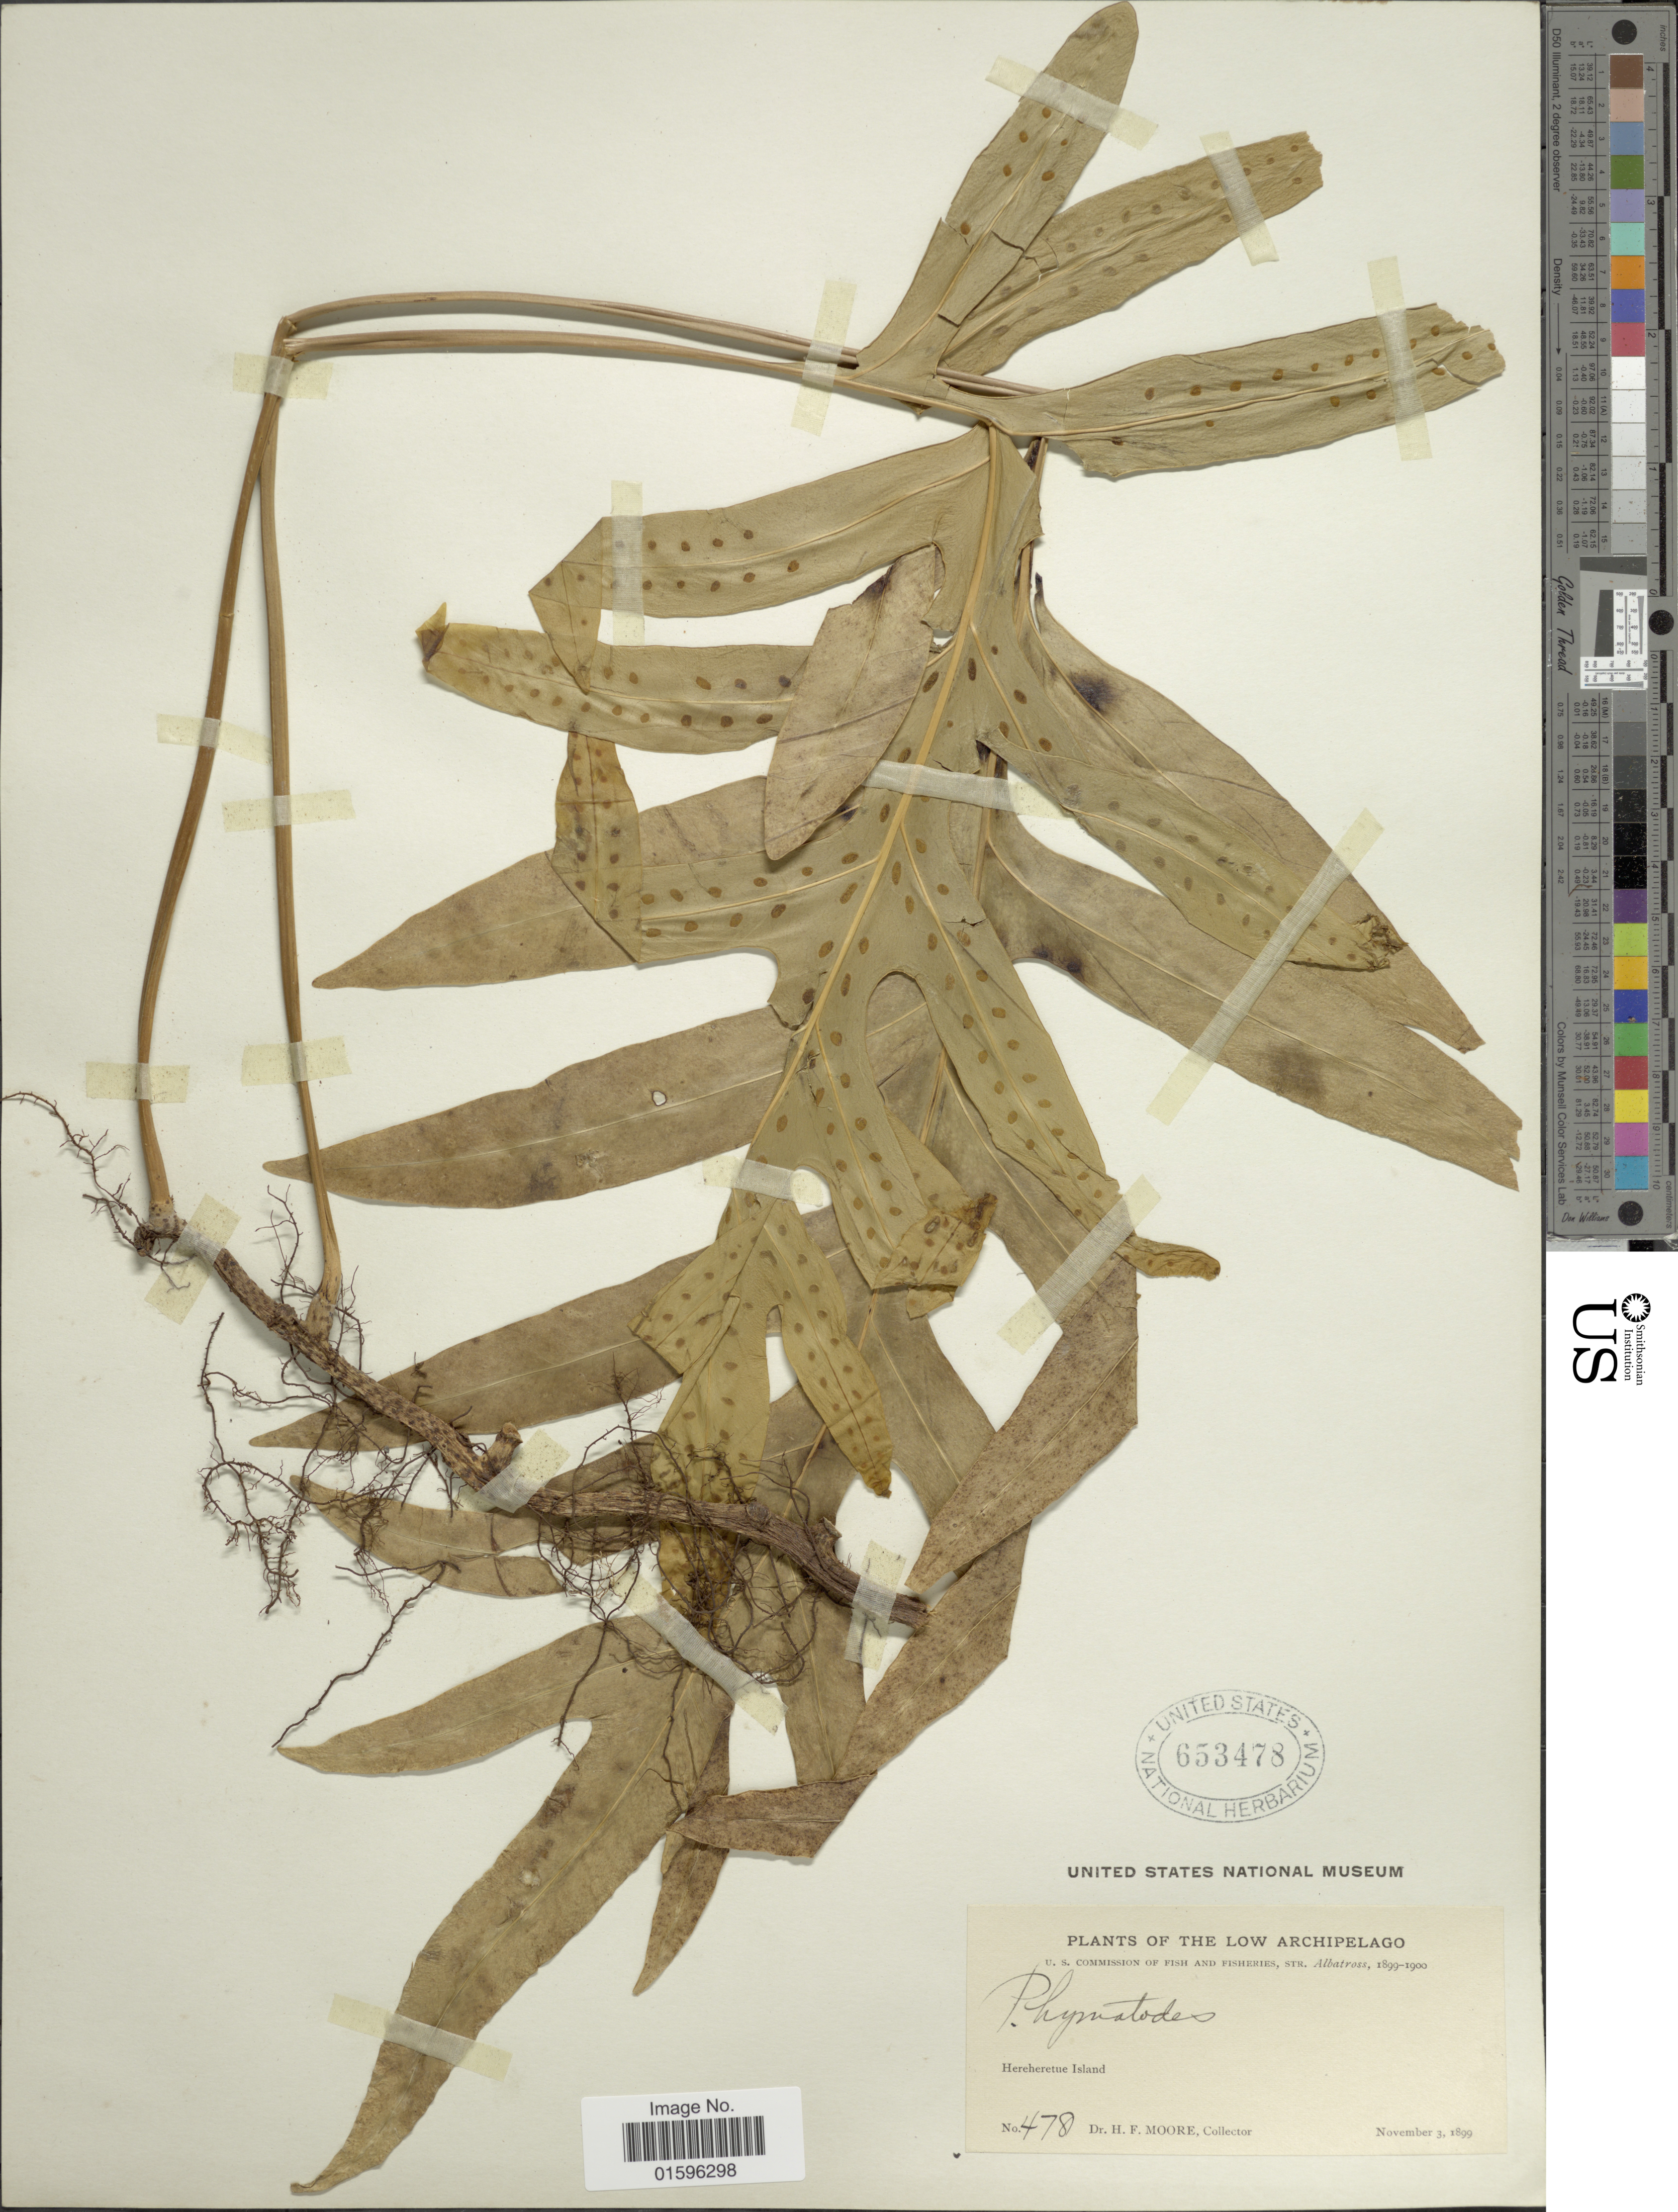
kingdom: Plantae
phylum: Tracheophyta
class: Polypodiopsida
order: Polypodiales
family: Polypodiaceae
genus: Polypodium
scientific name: Polypodium scolopendria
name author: Burm. f.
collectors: H. F. Moore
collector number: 478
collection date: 1899-11-03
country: French Polynesia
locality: The Low Archipelago, Hereheretne Island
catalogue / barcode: US 653478